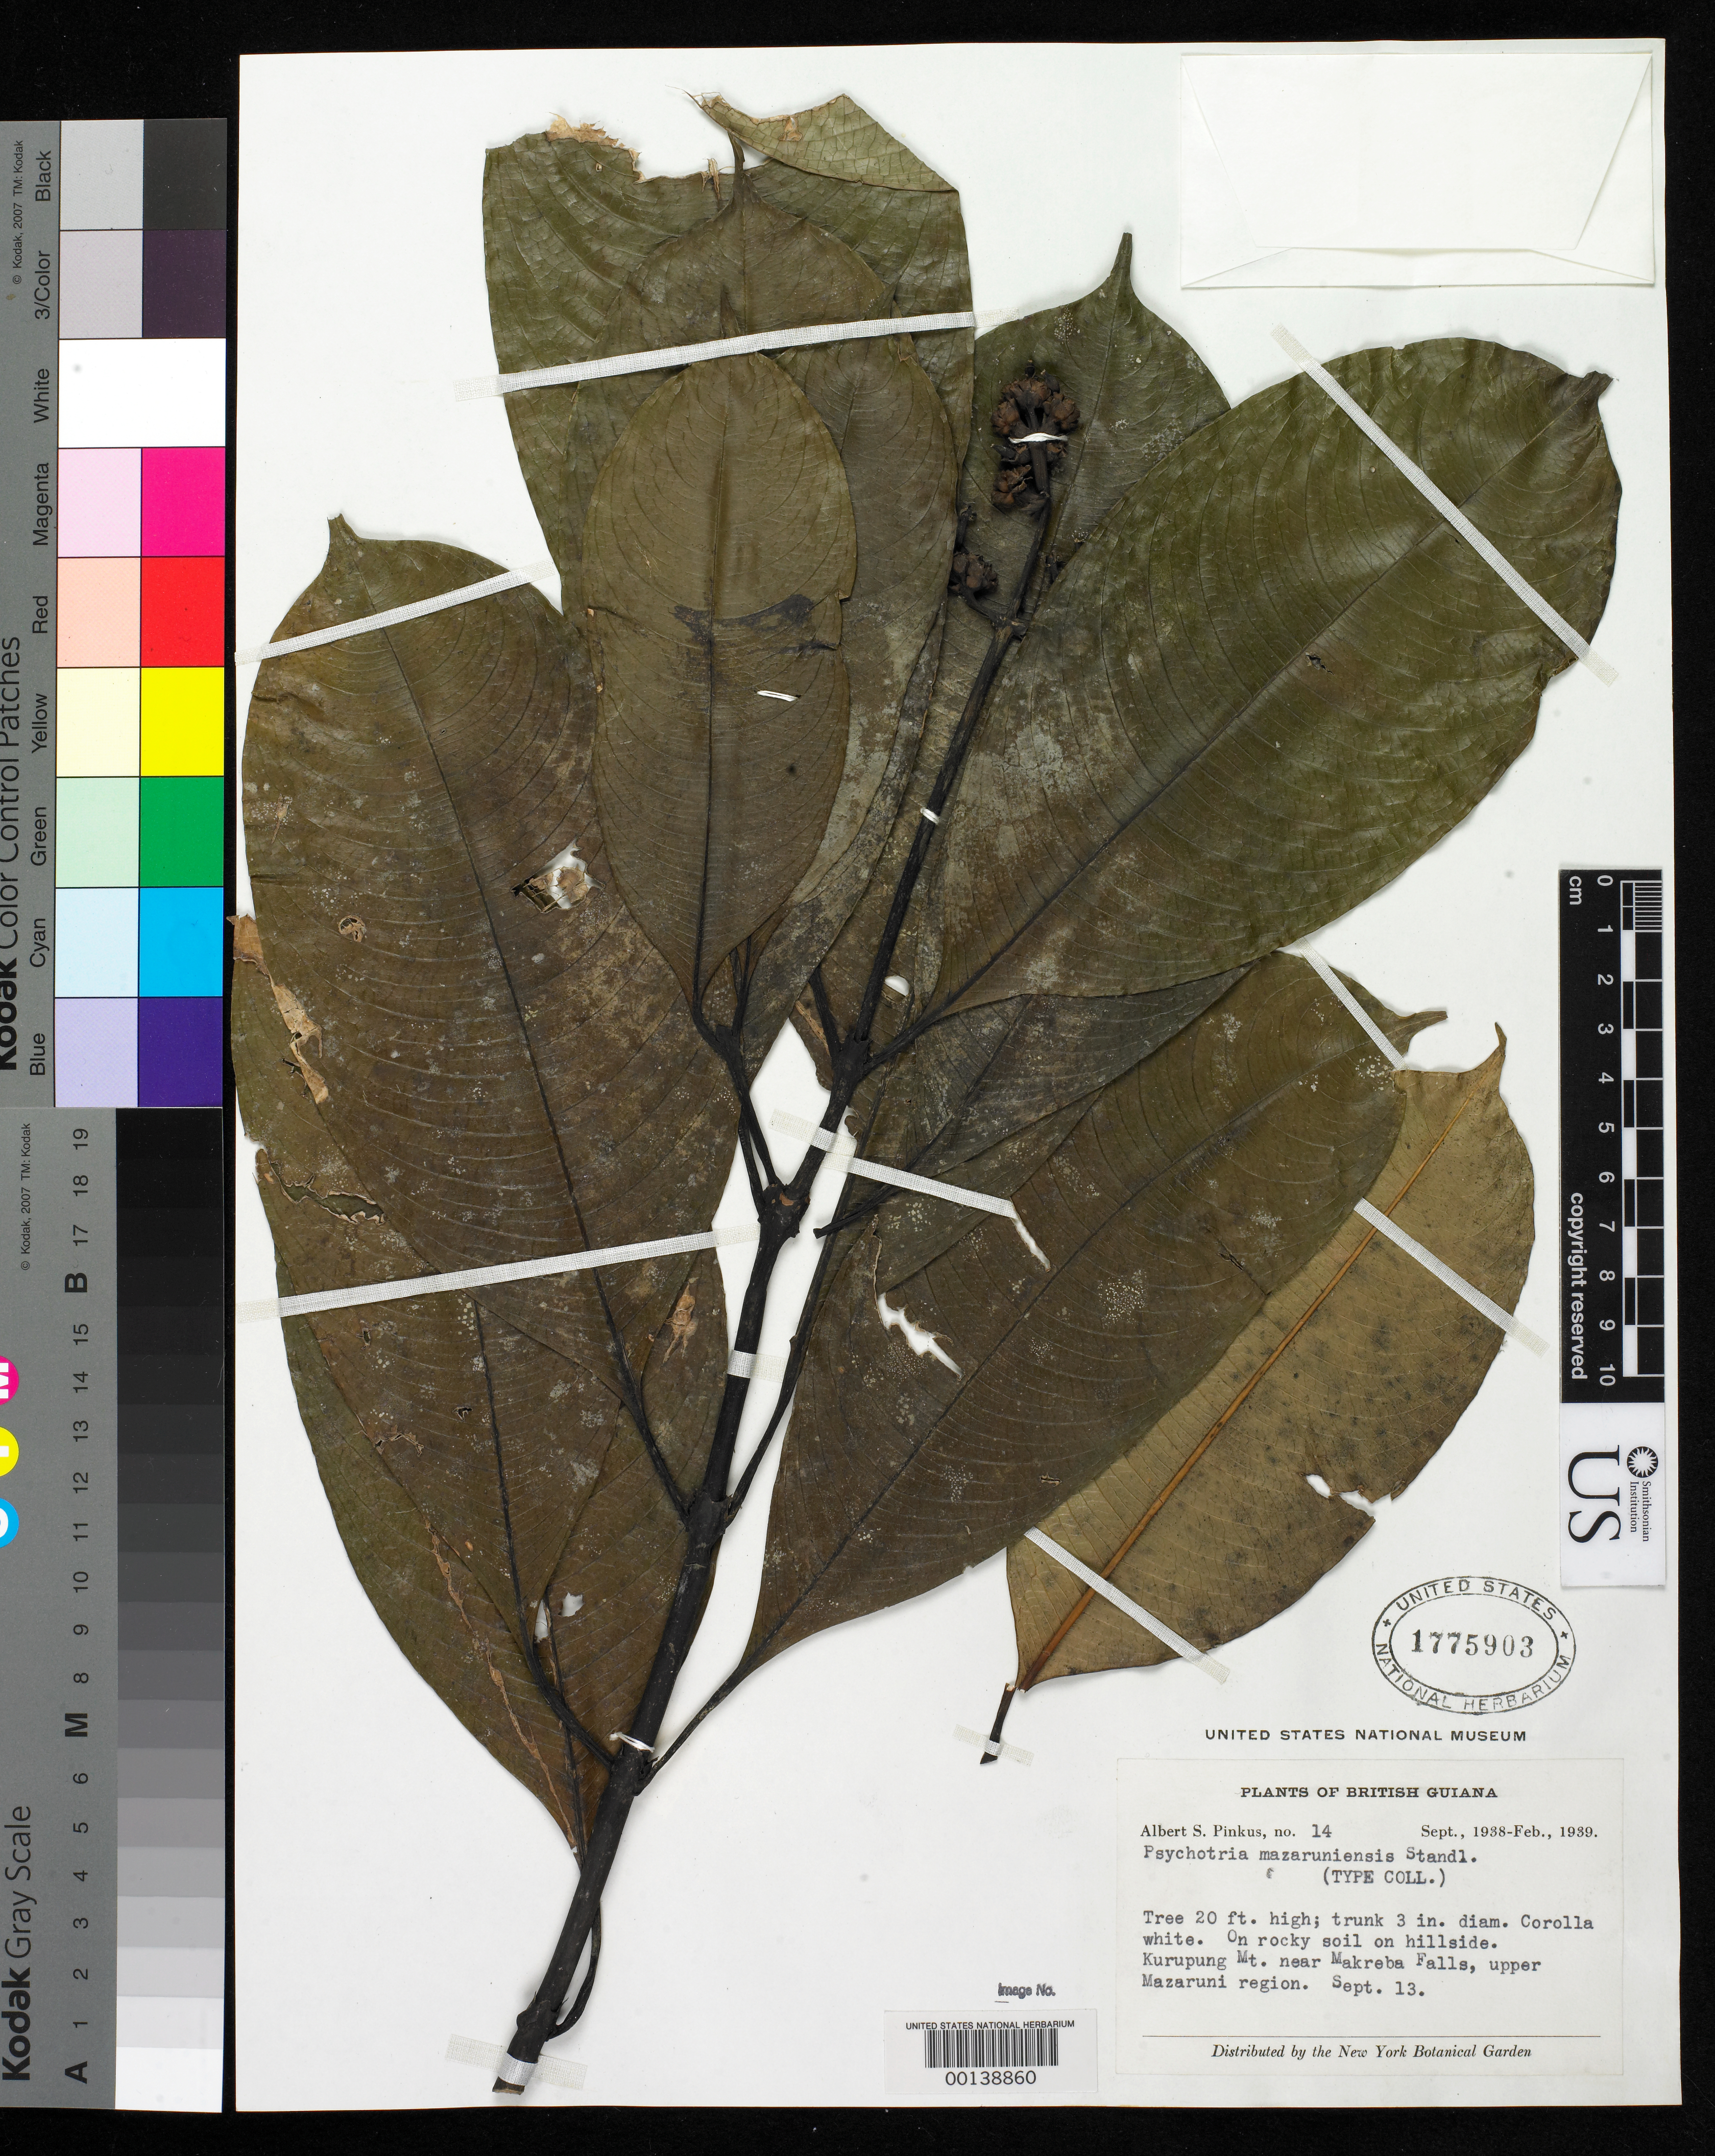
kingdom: Plantae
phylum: Tracheophyta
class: Magnoliopsida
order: Gentianales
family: Rubiaceae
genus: Psychotria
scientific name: Psychotria mazaruniensis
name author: Standl.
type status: Isotype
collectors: A. Pinkus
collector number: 14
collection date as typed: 13 Sep 1938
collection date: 1938-09-13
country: Guyana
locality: Kurupung Mt. near Makreba Falls, Upper Mazaruni Region.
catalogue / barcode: US 1775903